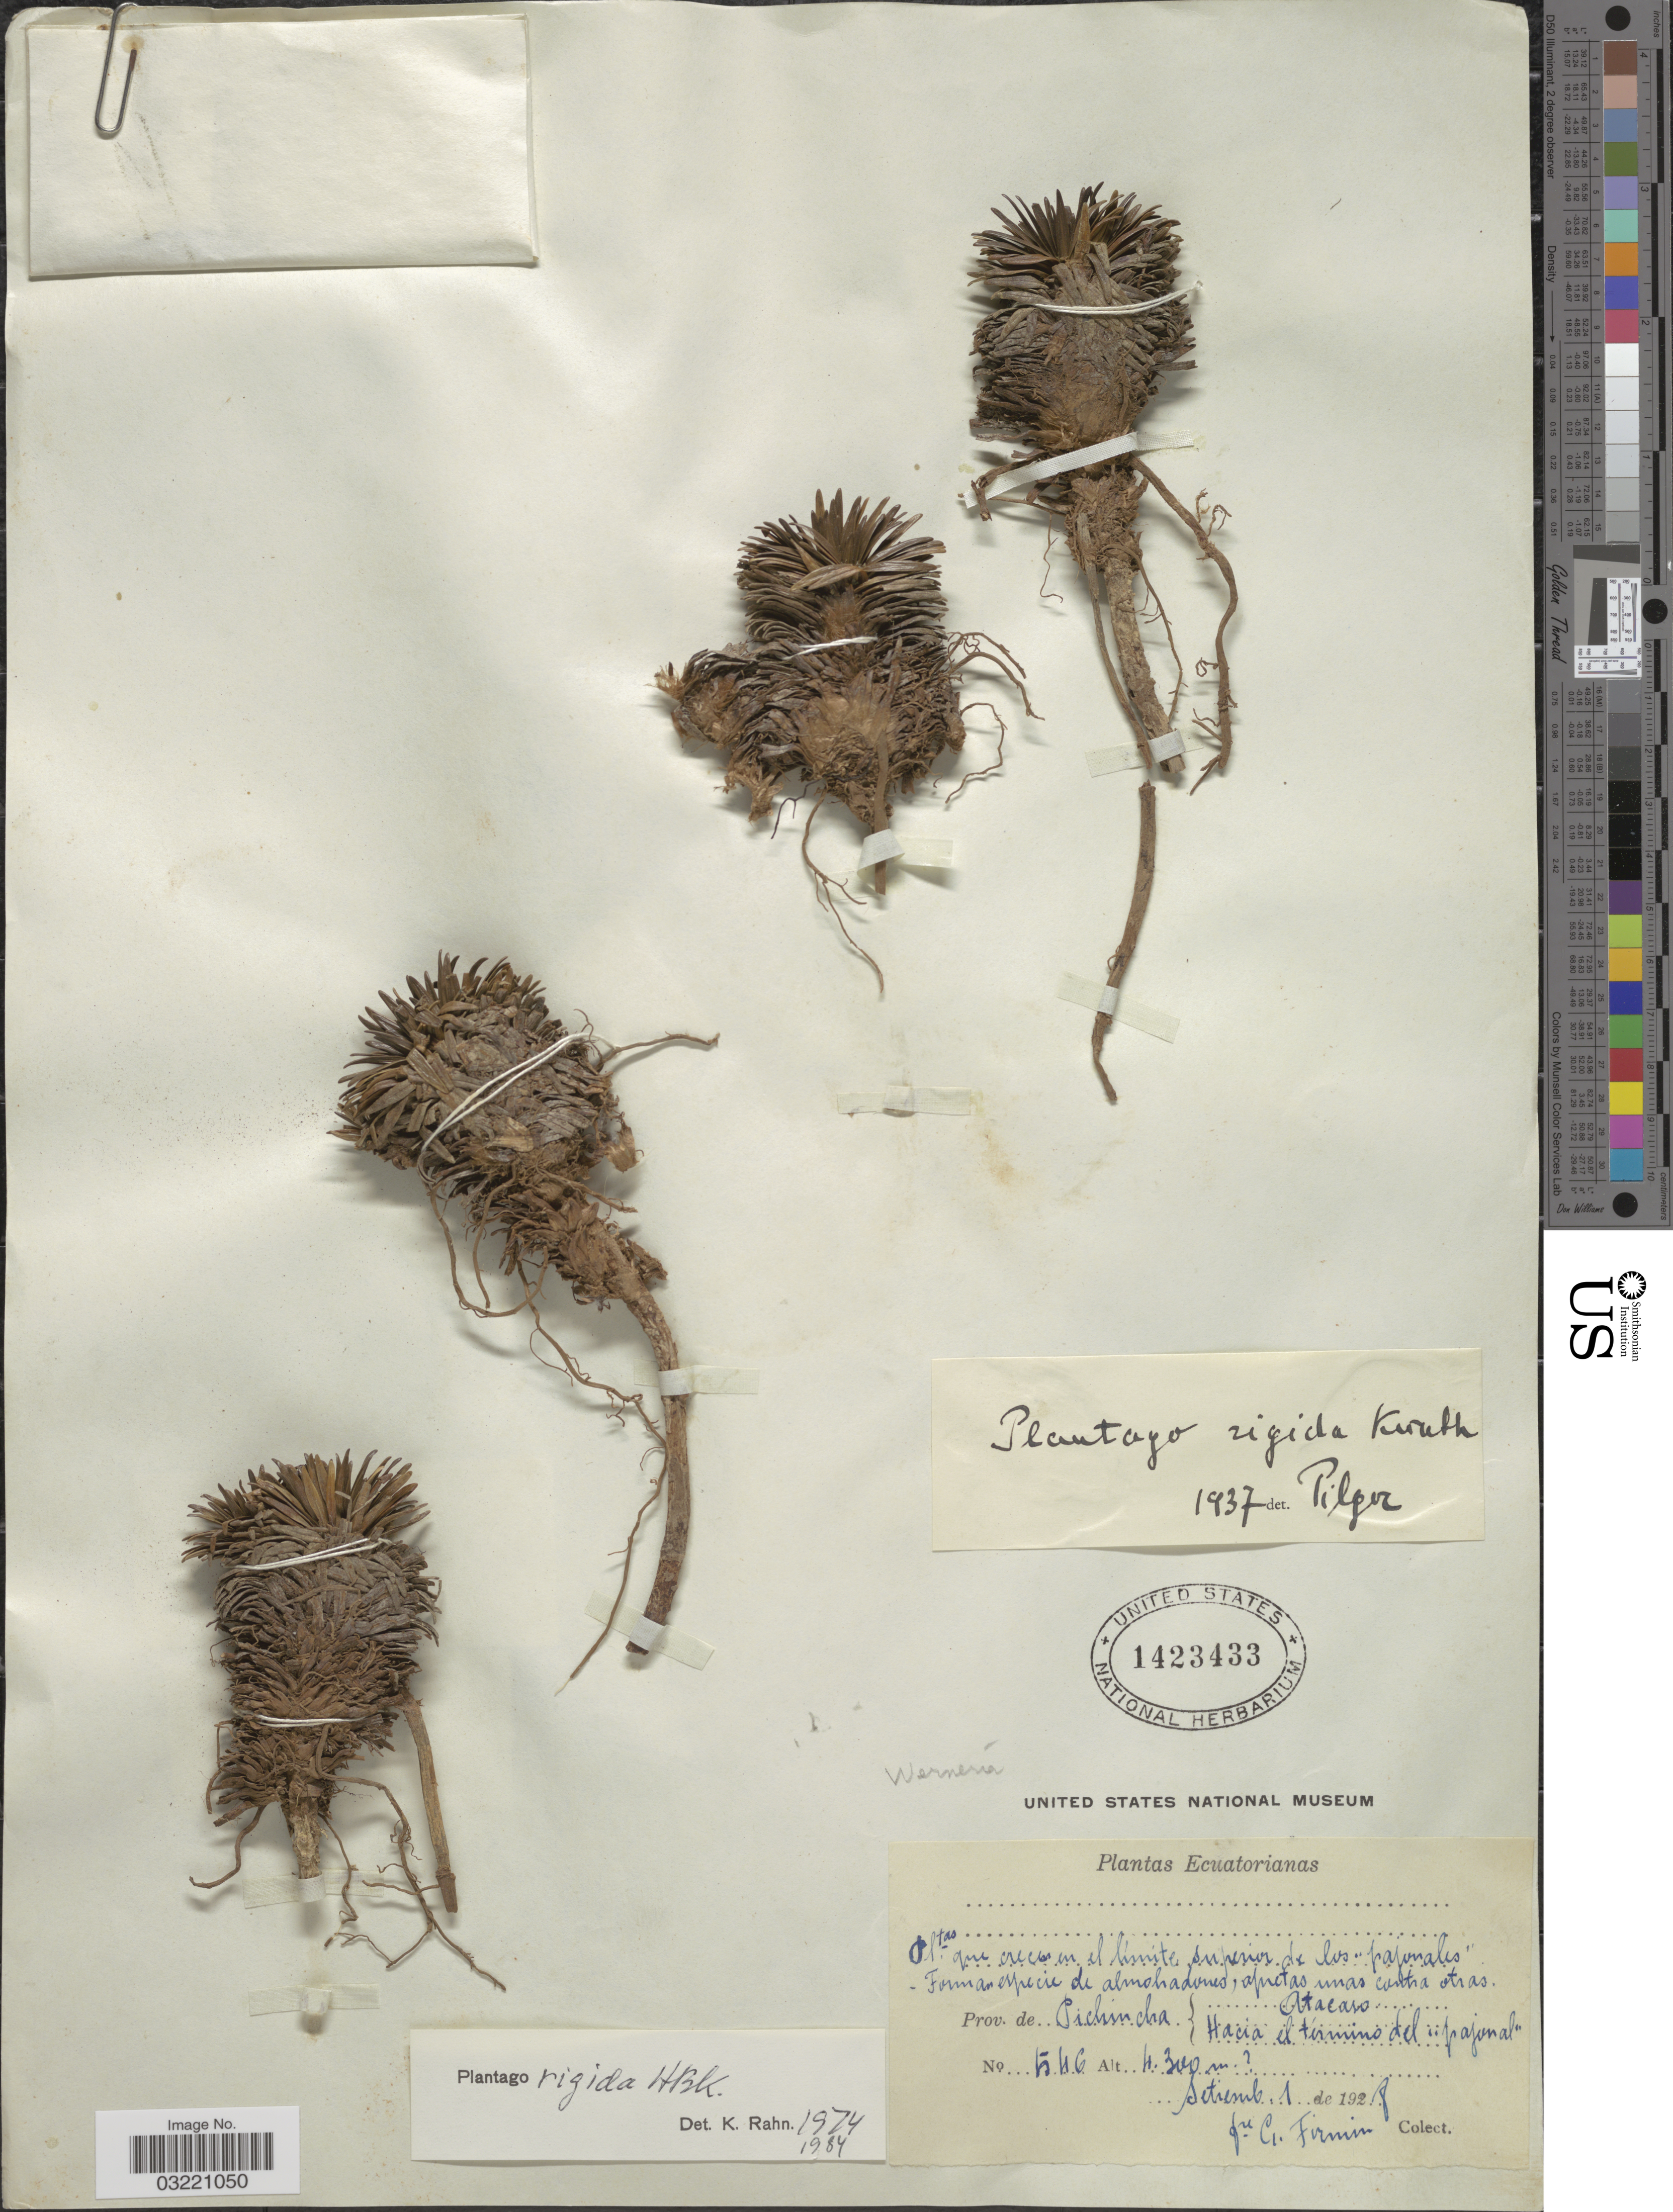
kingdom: Plantae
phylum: Tracheophyta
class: Magnoliopsida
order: Lamiales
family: Plantaginaceae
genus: Plantago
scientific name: Plantago rigida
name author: Kunth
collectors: F. Firmin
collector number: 546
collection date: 1928-09-01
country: Ecuador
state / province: Pichincha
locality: Atacazo, Hacía el término del "pajonal".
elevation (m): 4300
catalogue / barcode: US 1423433